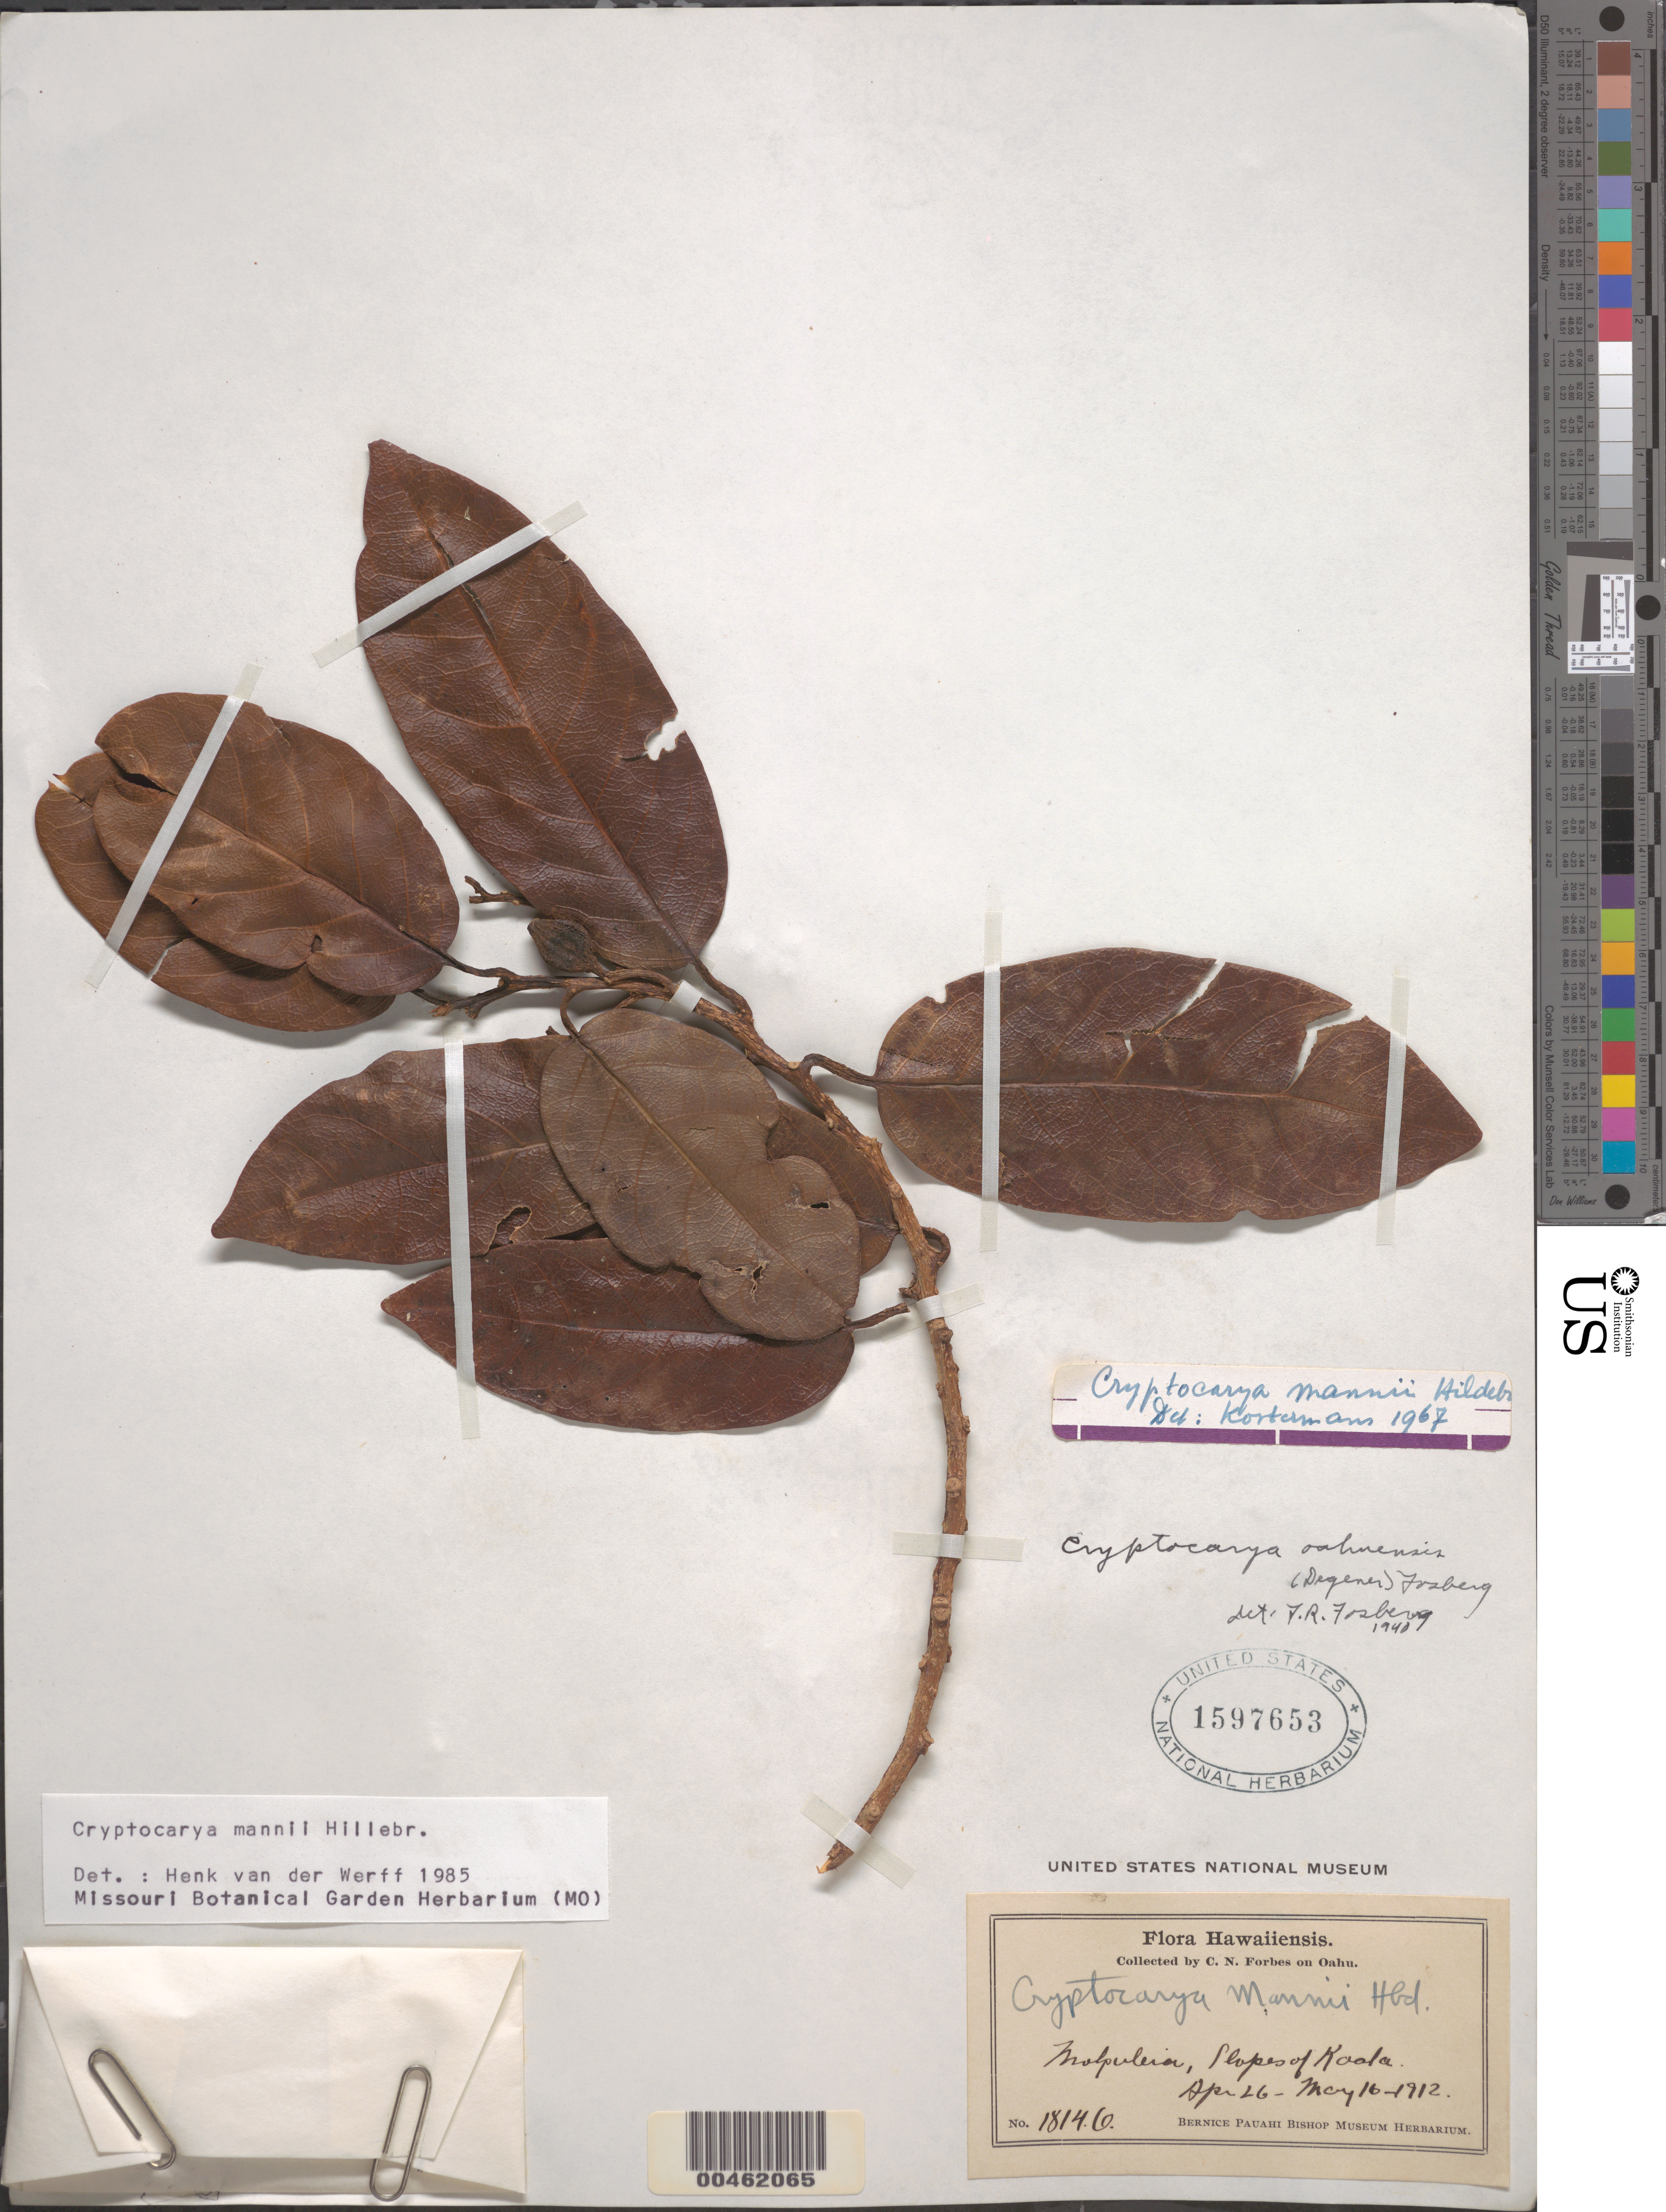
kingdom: Plantae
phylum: Tracheophyta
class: Magnoliopsida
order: Laurales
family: Lauraceae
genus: Cryptocarya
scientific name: Cryptocarya mannii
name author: Hillebr.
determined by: van der Werff, H., (MO), Missouri Botanical Garden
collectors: C. N. Forbes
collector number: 1814.O.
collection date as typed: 26 Apr 1912 to 16 May 1912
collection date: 1912-04-26/1912-05-16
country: United States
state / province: Hawaii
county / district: Honolulu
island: Oahu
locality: Mokuleia, slopes of Kaala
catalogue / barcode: US 1597653